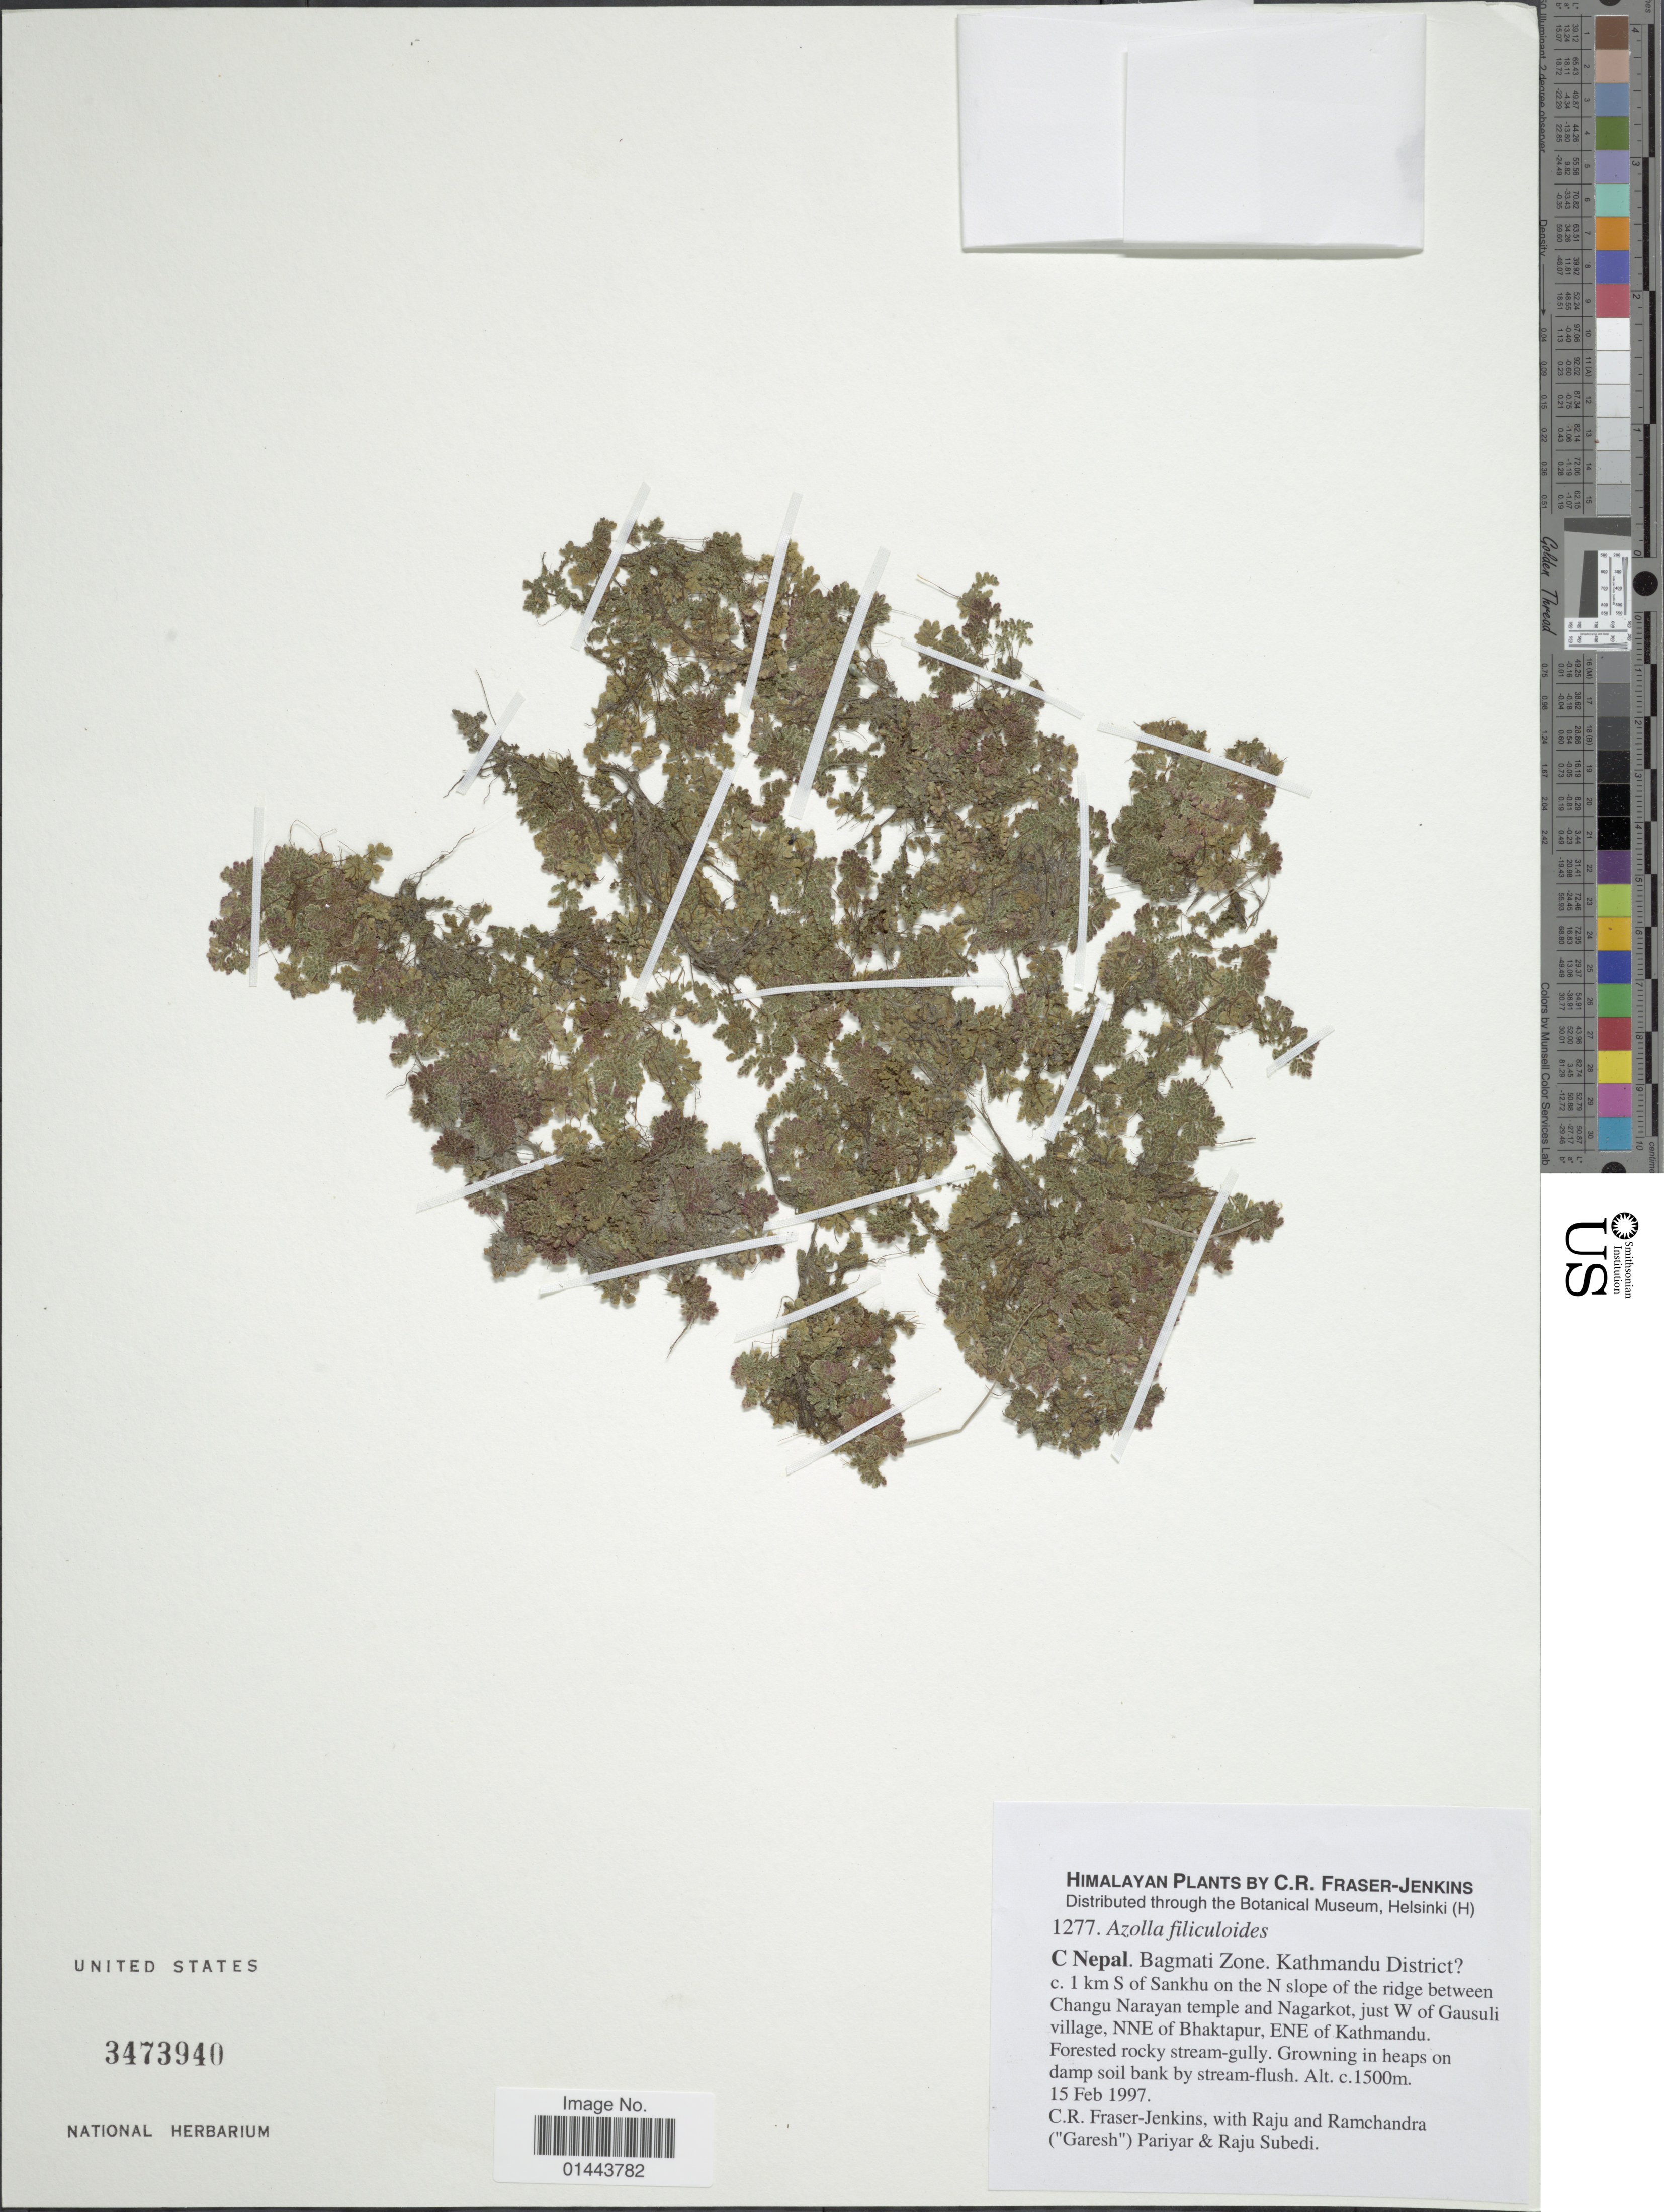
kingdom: Plantae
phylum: Tracheophyta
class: Polypodiopsida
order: Salviniales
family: Salviniaceae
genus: Azolla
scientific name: Azolla filiculoides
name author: Lam.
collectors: C. R. Fraser-Jenkins, R. Pariyar, G. Pariyar & R. Subedi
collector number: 1277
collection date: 1997-02-15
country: Nepal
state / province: Bagmati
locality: C Nepal. Bagmati Zone, Kathmandu District, c. 1 km S of Sankhu on the N slope of the ridge between Changu Narayan temple and Nagarkot, just W of Gausuli village, NNE of Bhaktapur, ENE of Kathmandu, forested rocky-stream gully, growing in hepas on damp soil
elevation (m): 1500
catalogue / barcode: US 3473940